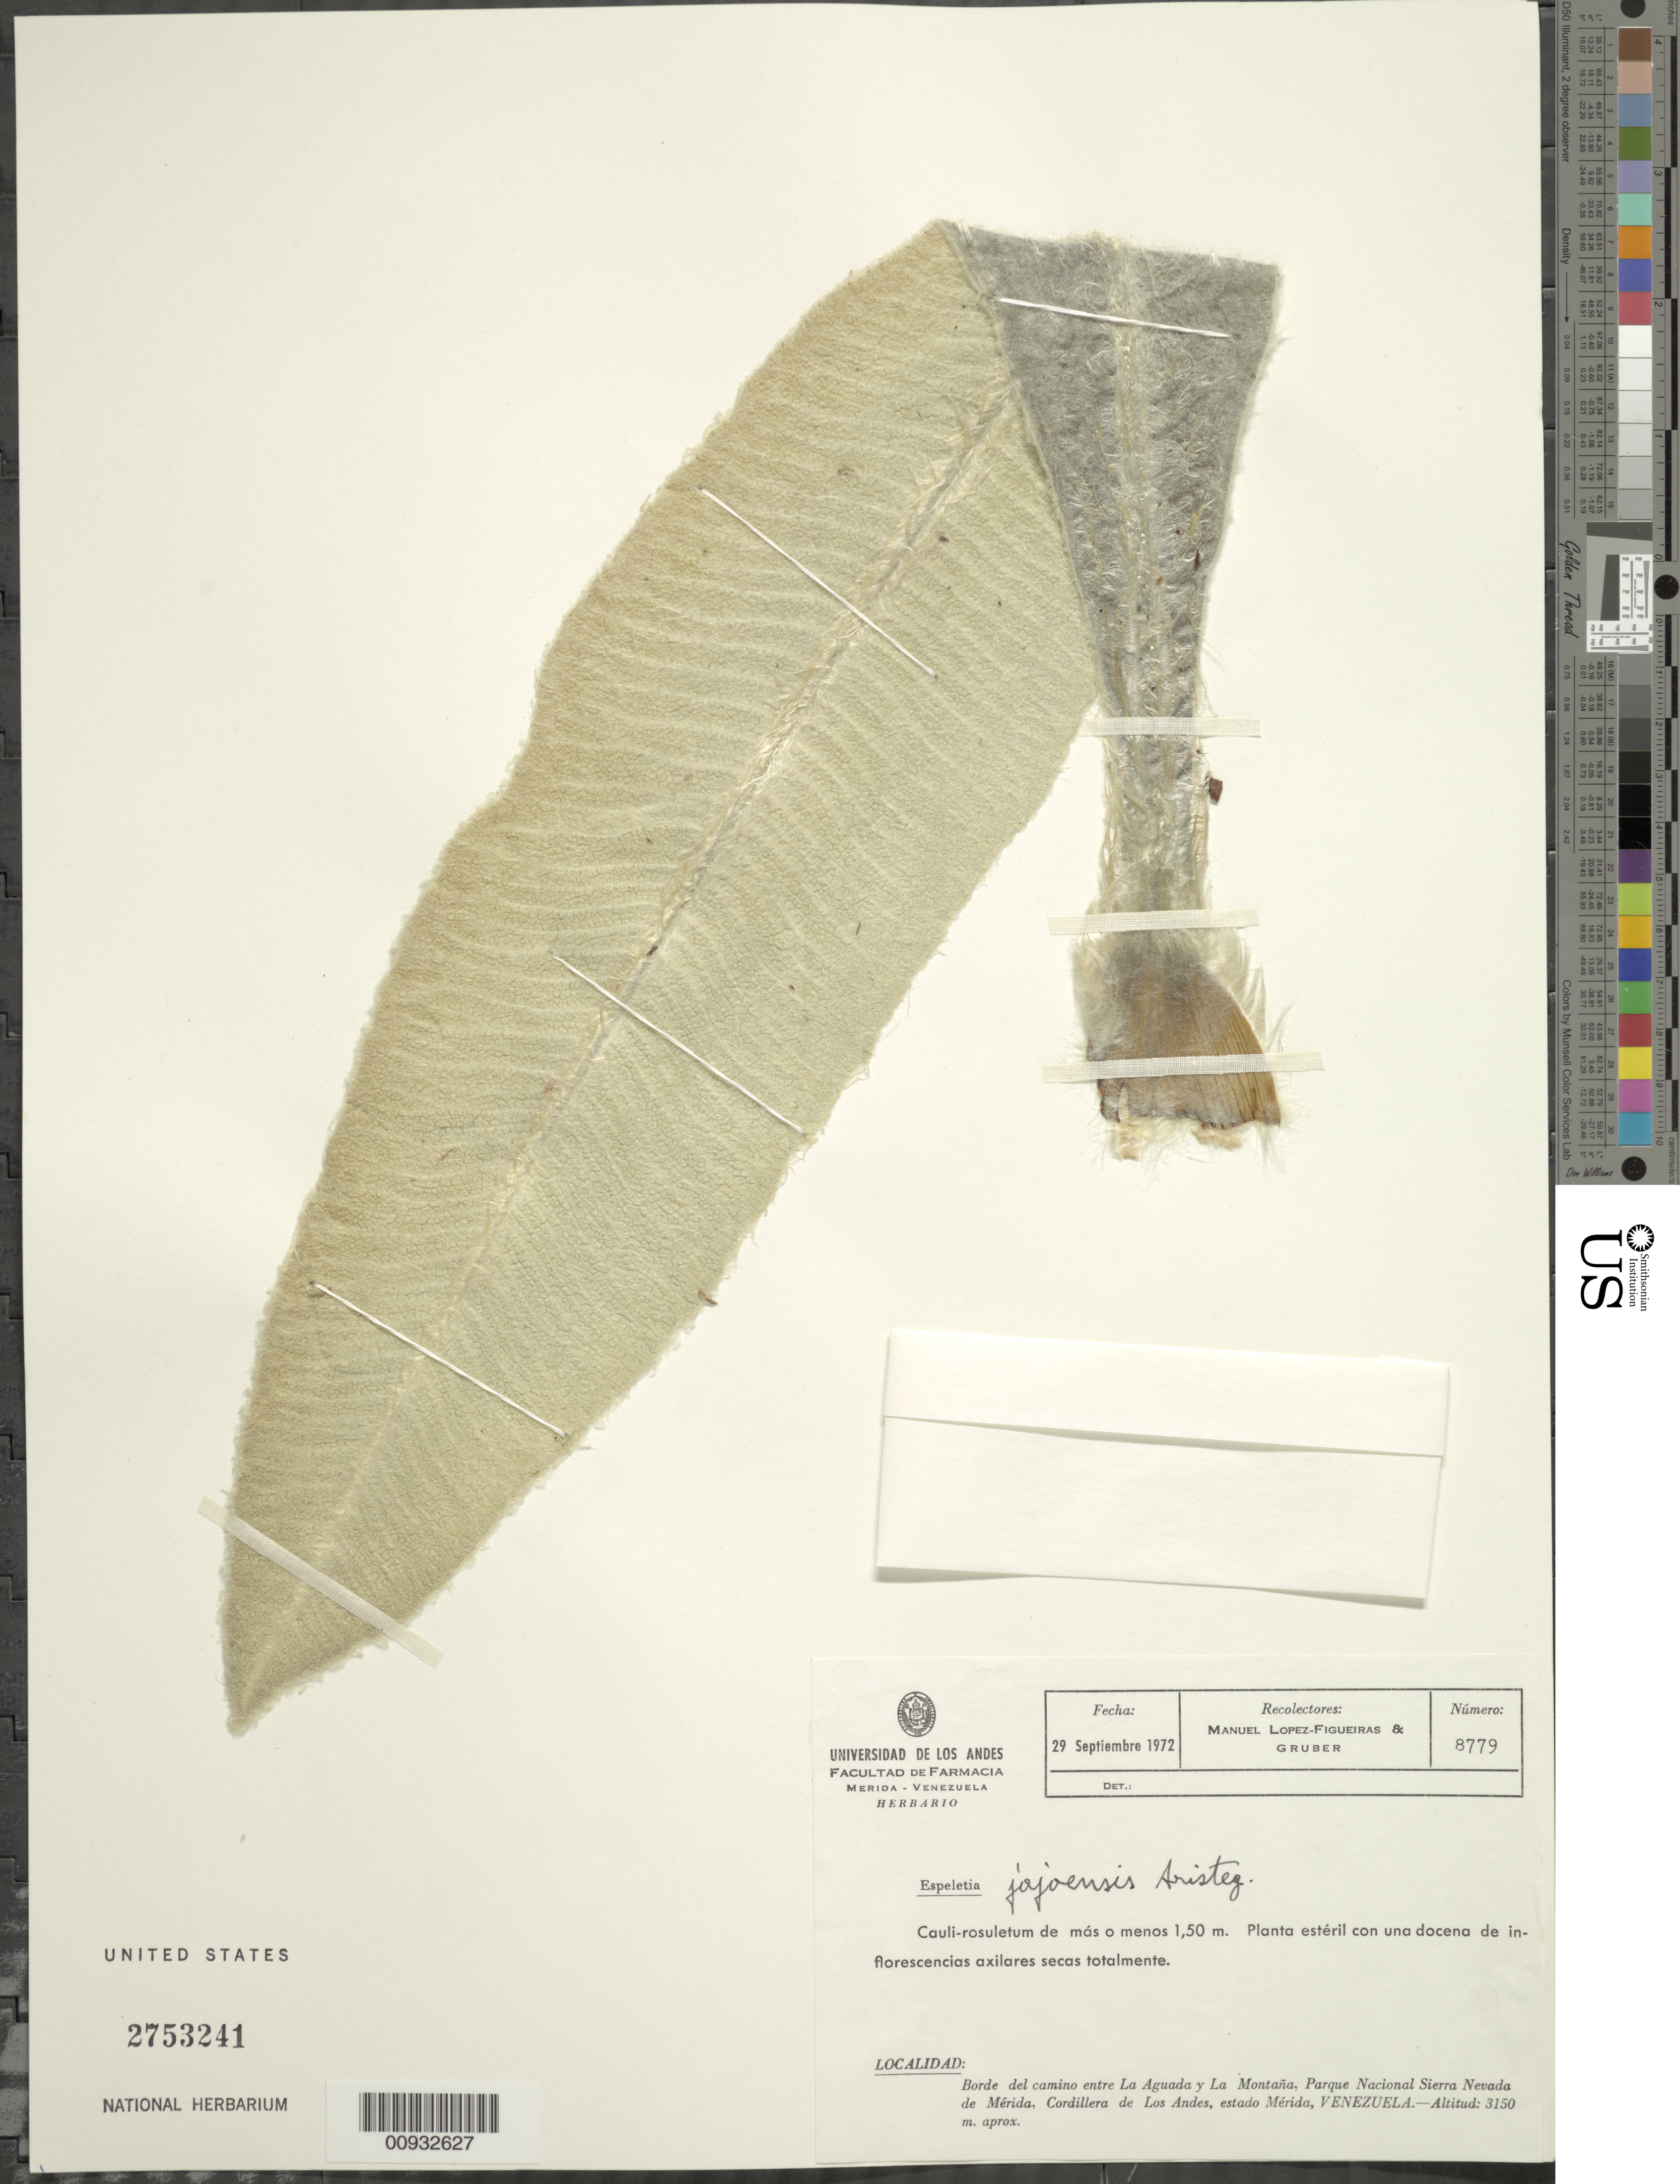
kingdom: Plantae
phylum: Tracheophyta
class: Magnoliopsida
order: Asterales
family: Asteraceae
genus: Espeletia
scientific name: Espeletia jajoensis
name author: Aristeg.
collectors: M. López Figueiras & -. Gruber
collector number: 8779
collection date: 1972-09-29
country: Venezuela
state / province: Mérida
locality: Borde del camino entre La Aguada y La Montana, parque Nacional Sierra Nevada de Merida, Cordillera de Los Andes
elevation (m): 3150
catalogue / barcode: US 2753241